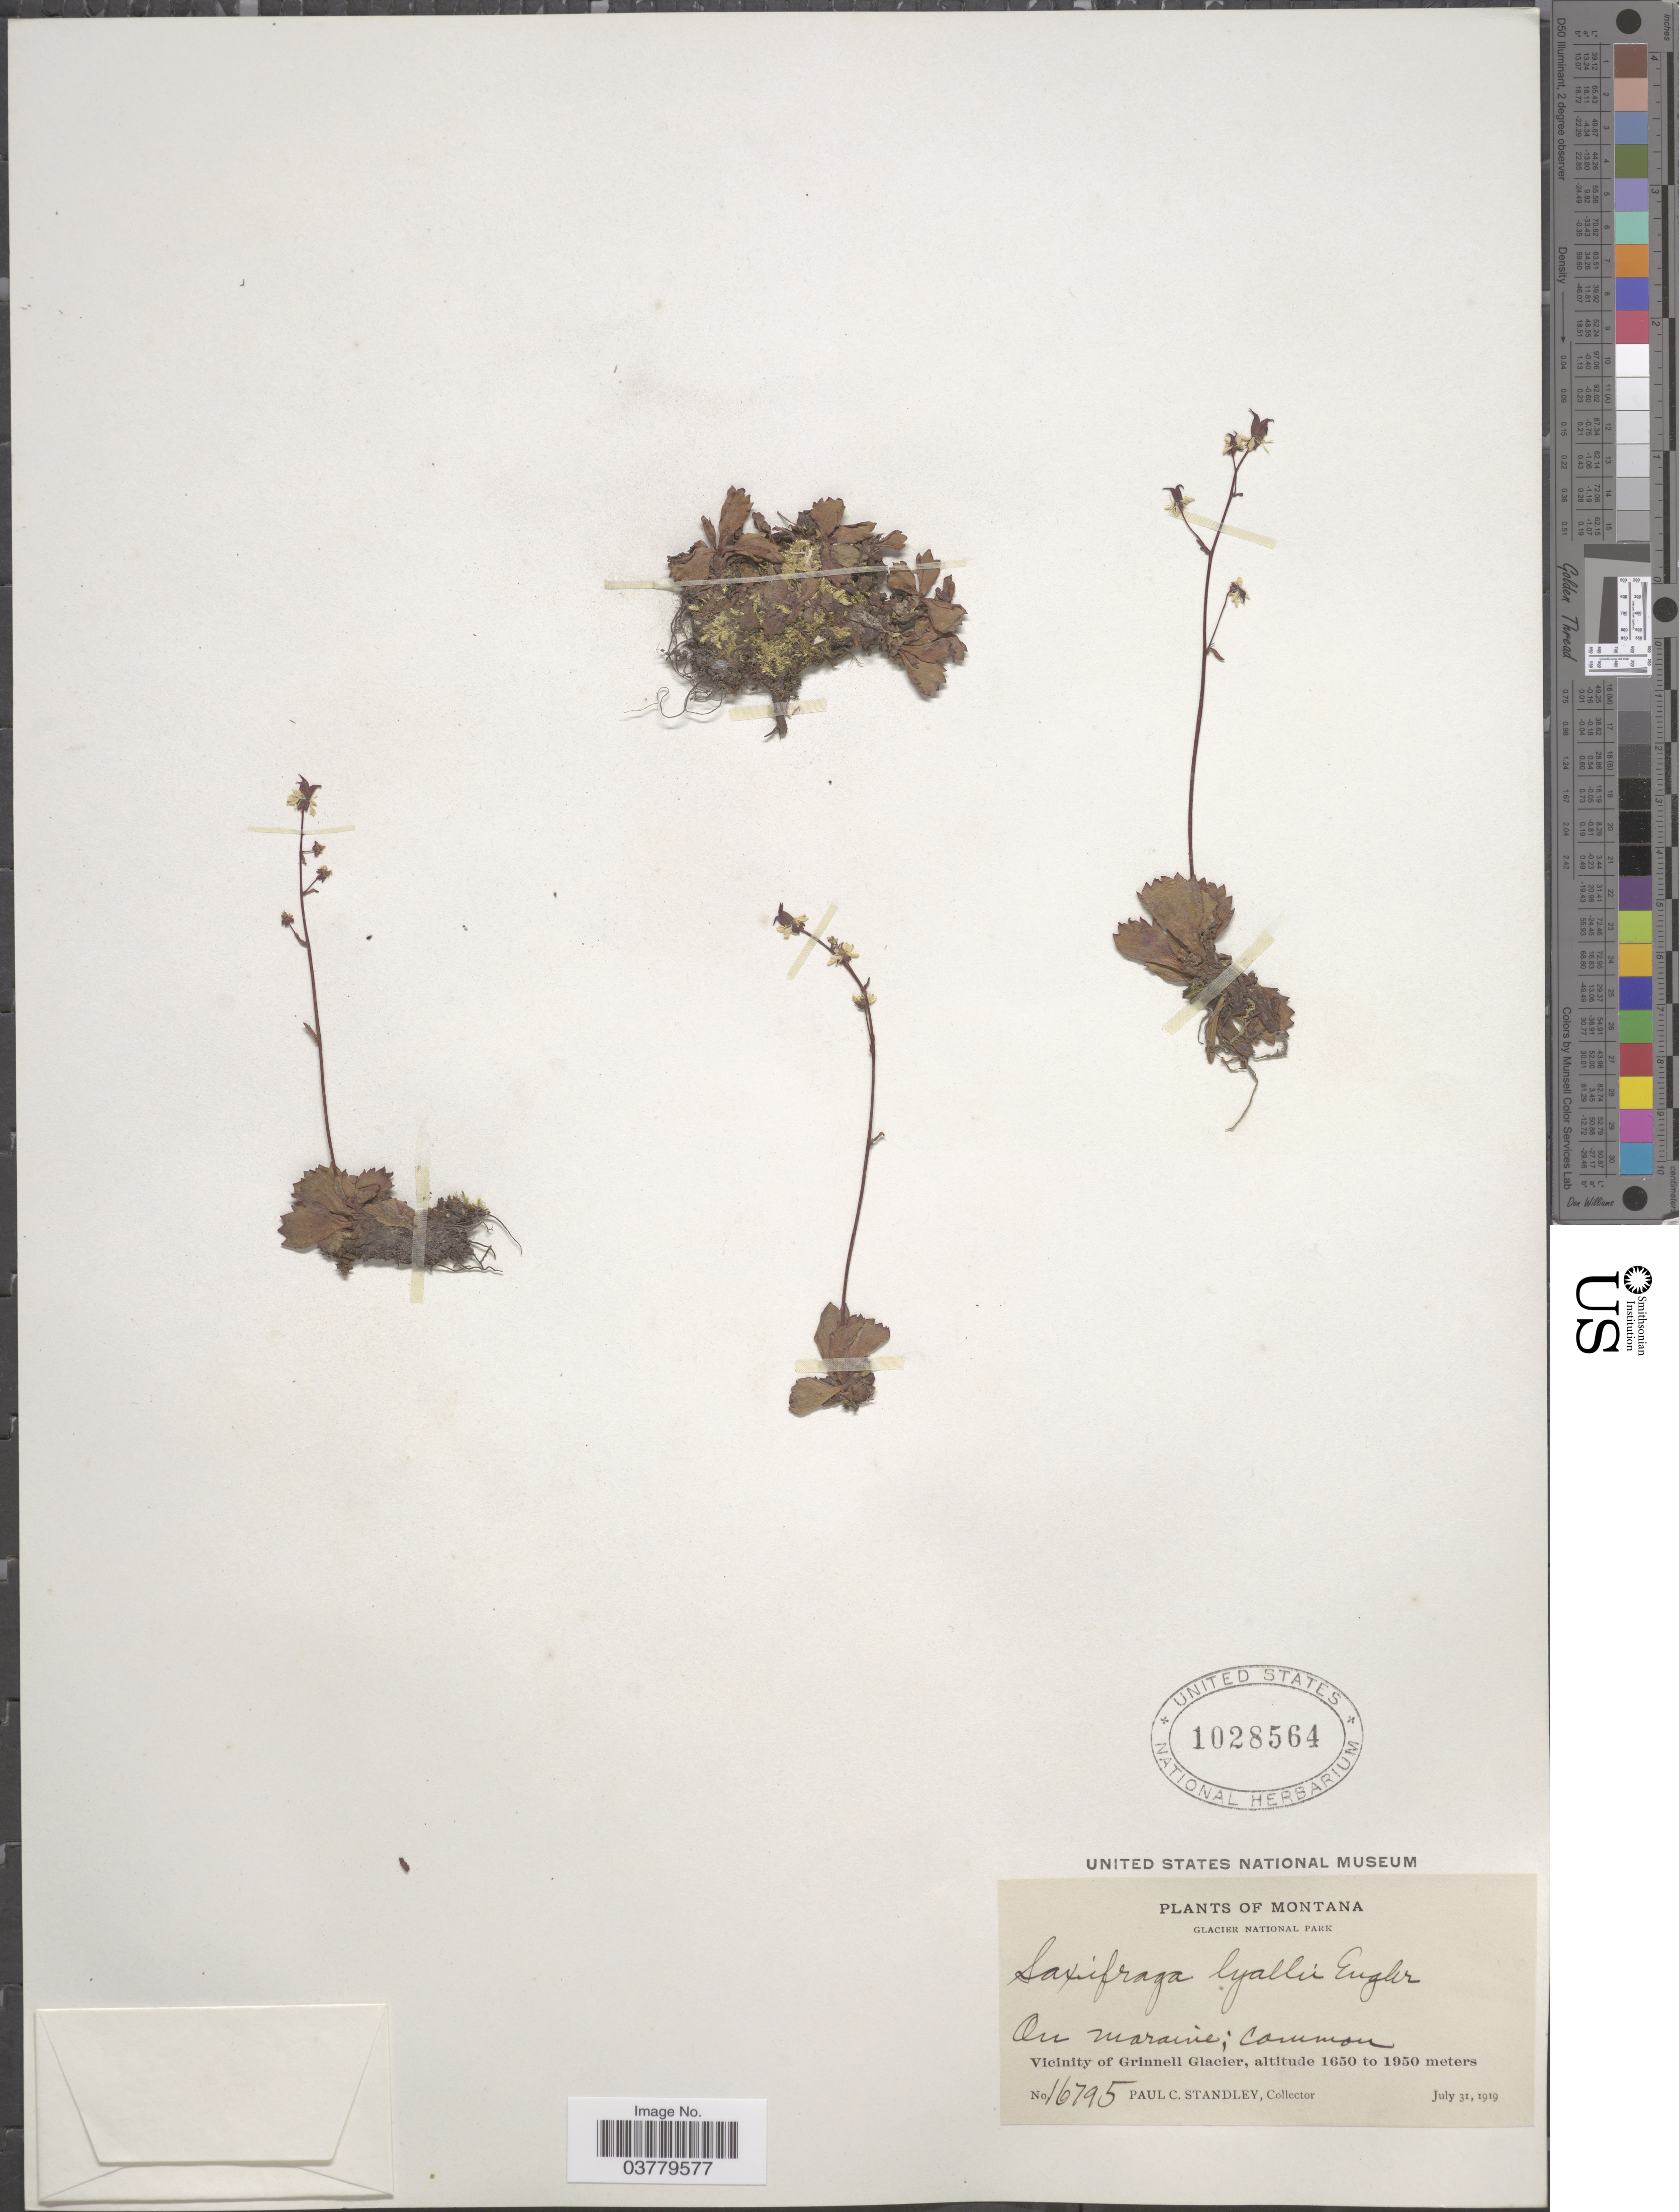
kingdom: Plantae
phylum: Tracheophyta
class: Magnoliopsida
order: Saxifragales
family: Saxifragaceae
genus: Micranthes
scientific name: Micranthes lyalii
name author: (Engl.) Small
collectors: P. C. Standley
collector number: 16795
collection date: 1919-07-31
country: United States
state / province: Montana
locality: Glacier National Park. Vicinity of Grinnell Glacier.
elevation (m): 1650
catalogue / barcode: US 1028564